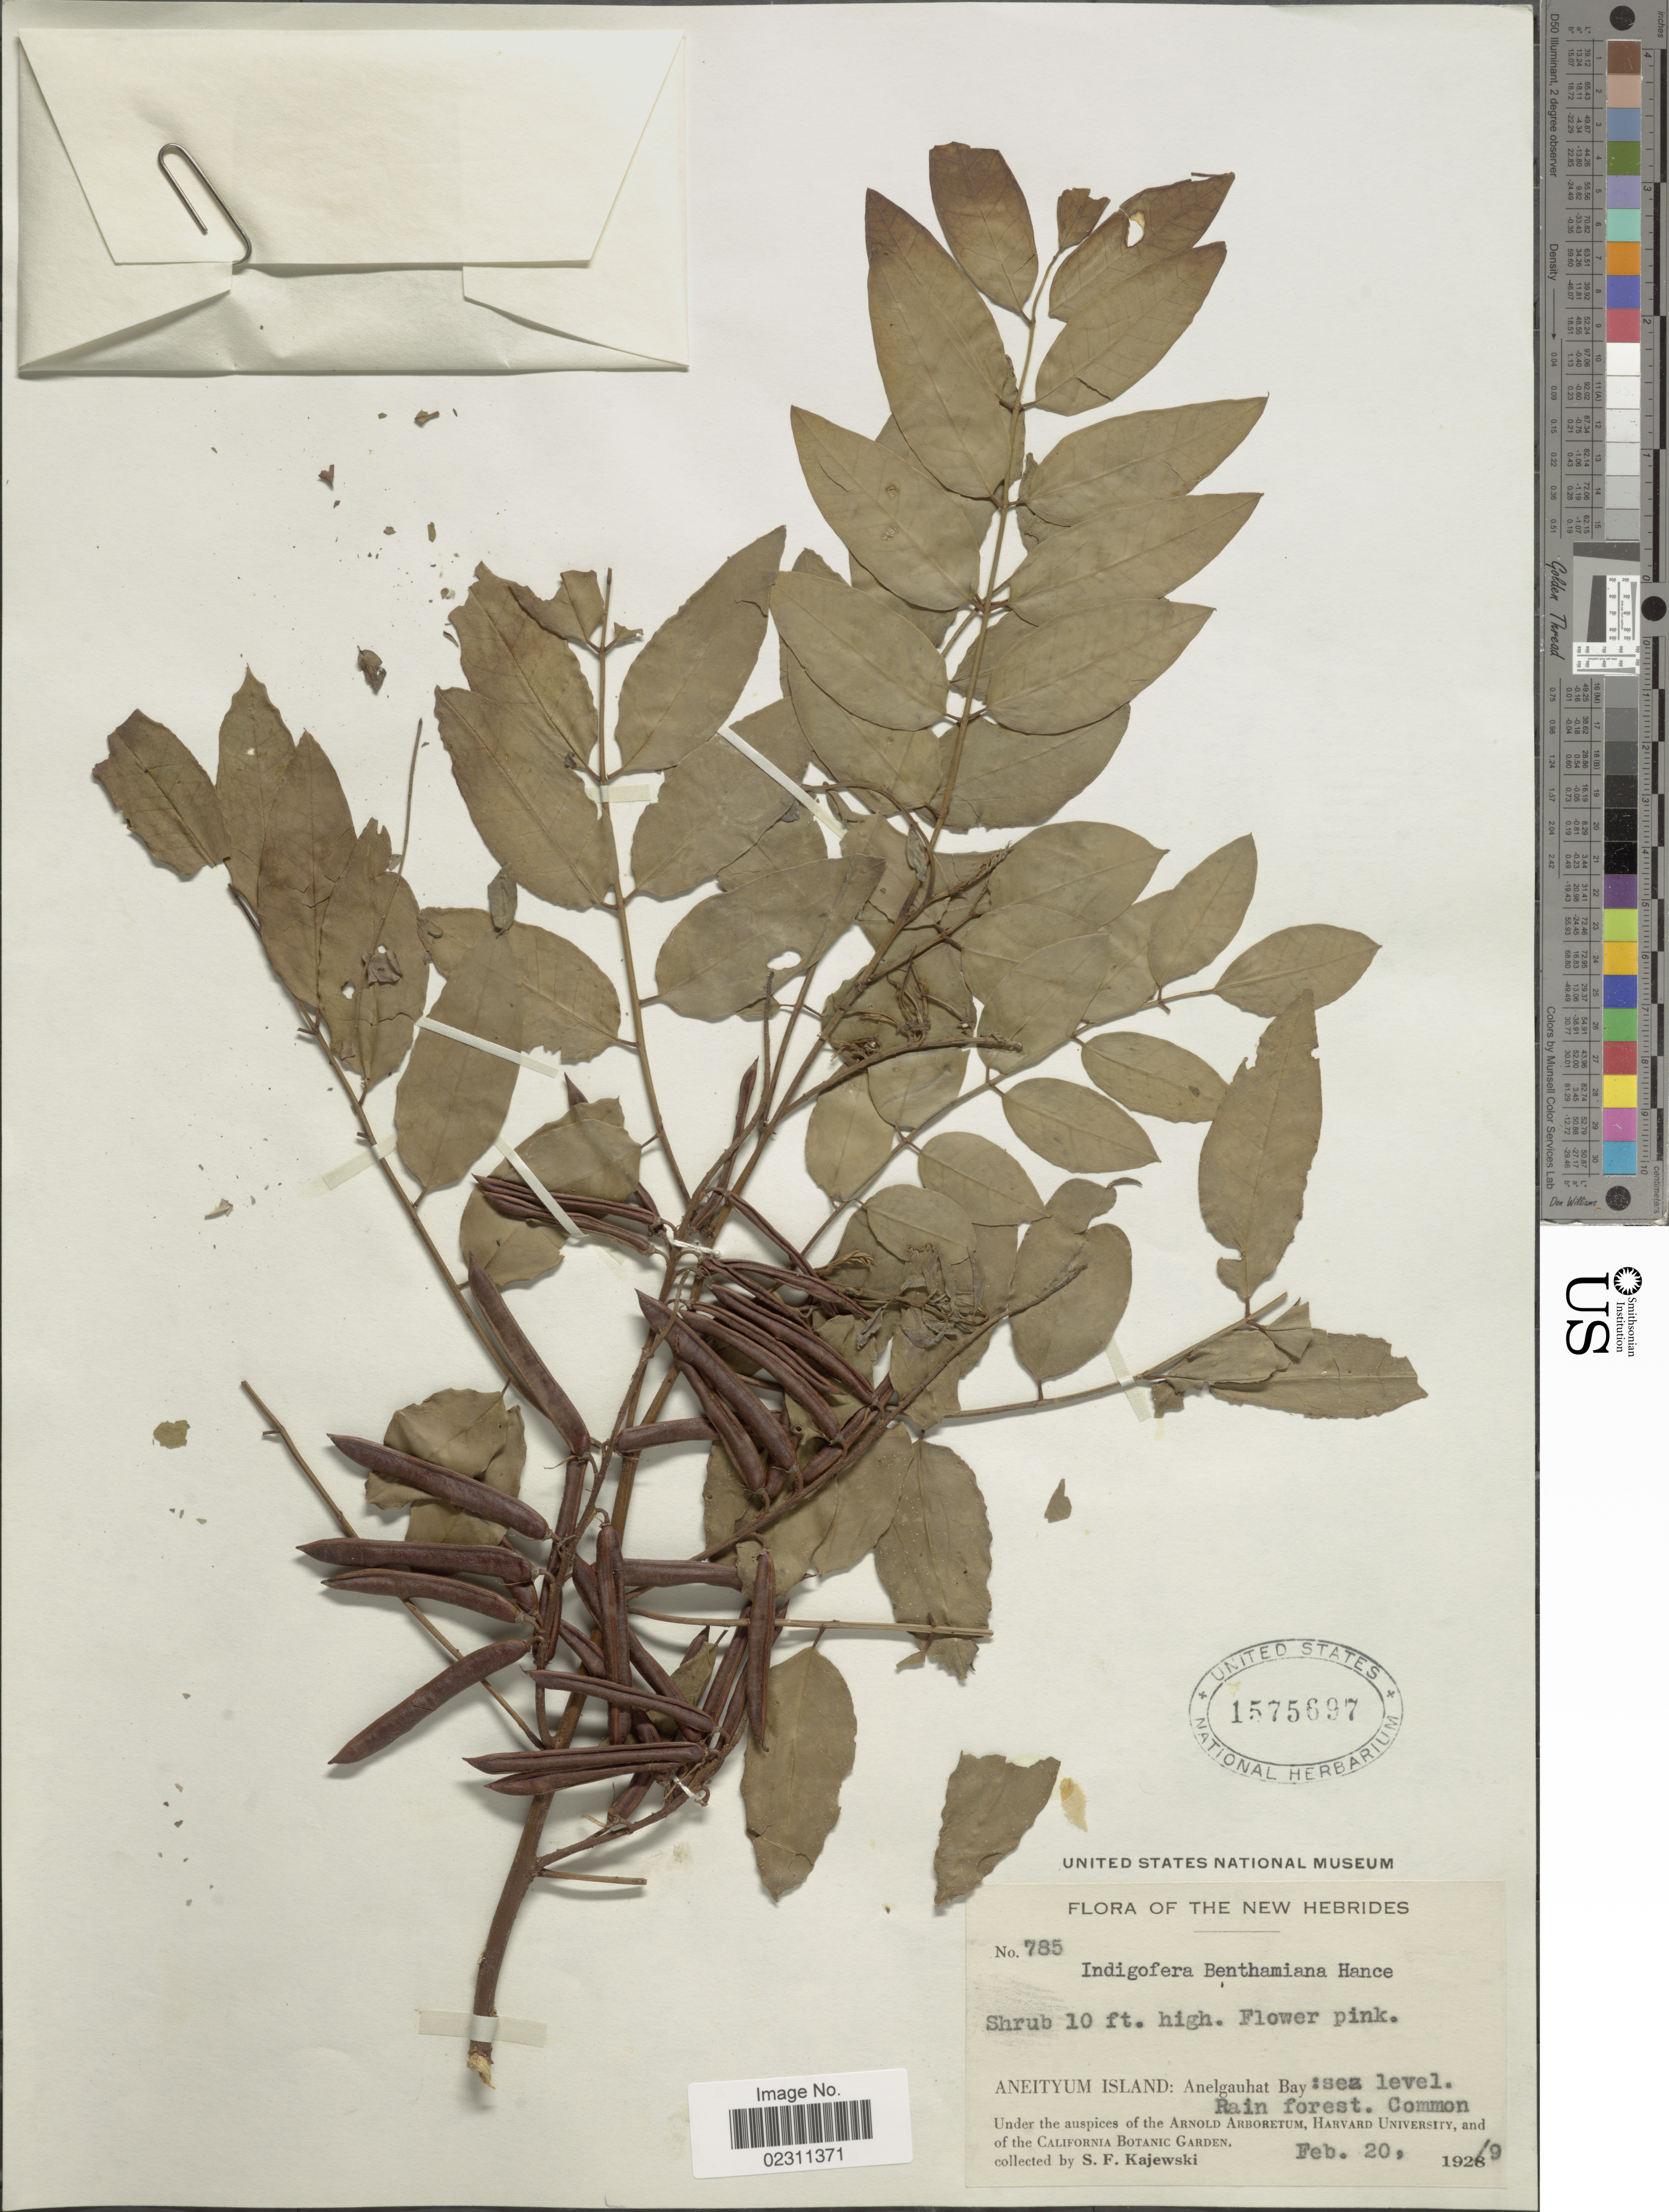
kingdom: Plantae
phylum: Tracheophyta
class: Magnoliopsida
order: Fabales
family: Fabaceae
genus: Indigofera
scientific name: Indigofera zollingeriana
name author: Miq.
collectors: S. Kajewski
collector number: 785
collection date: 1929-02-20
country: Vanuatu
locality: New Hebrides. Aneityum Island: Anelgauhat Bay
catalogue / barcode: US 1575697